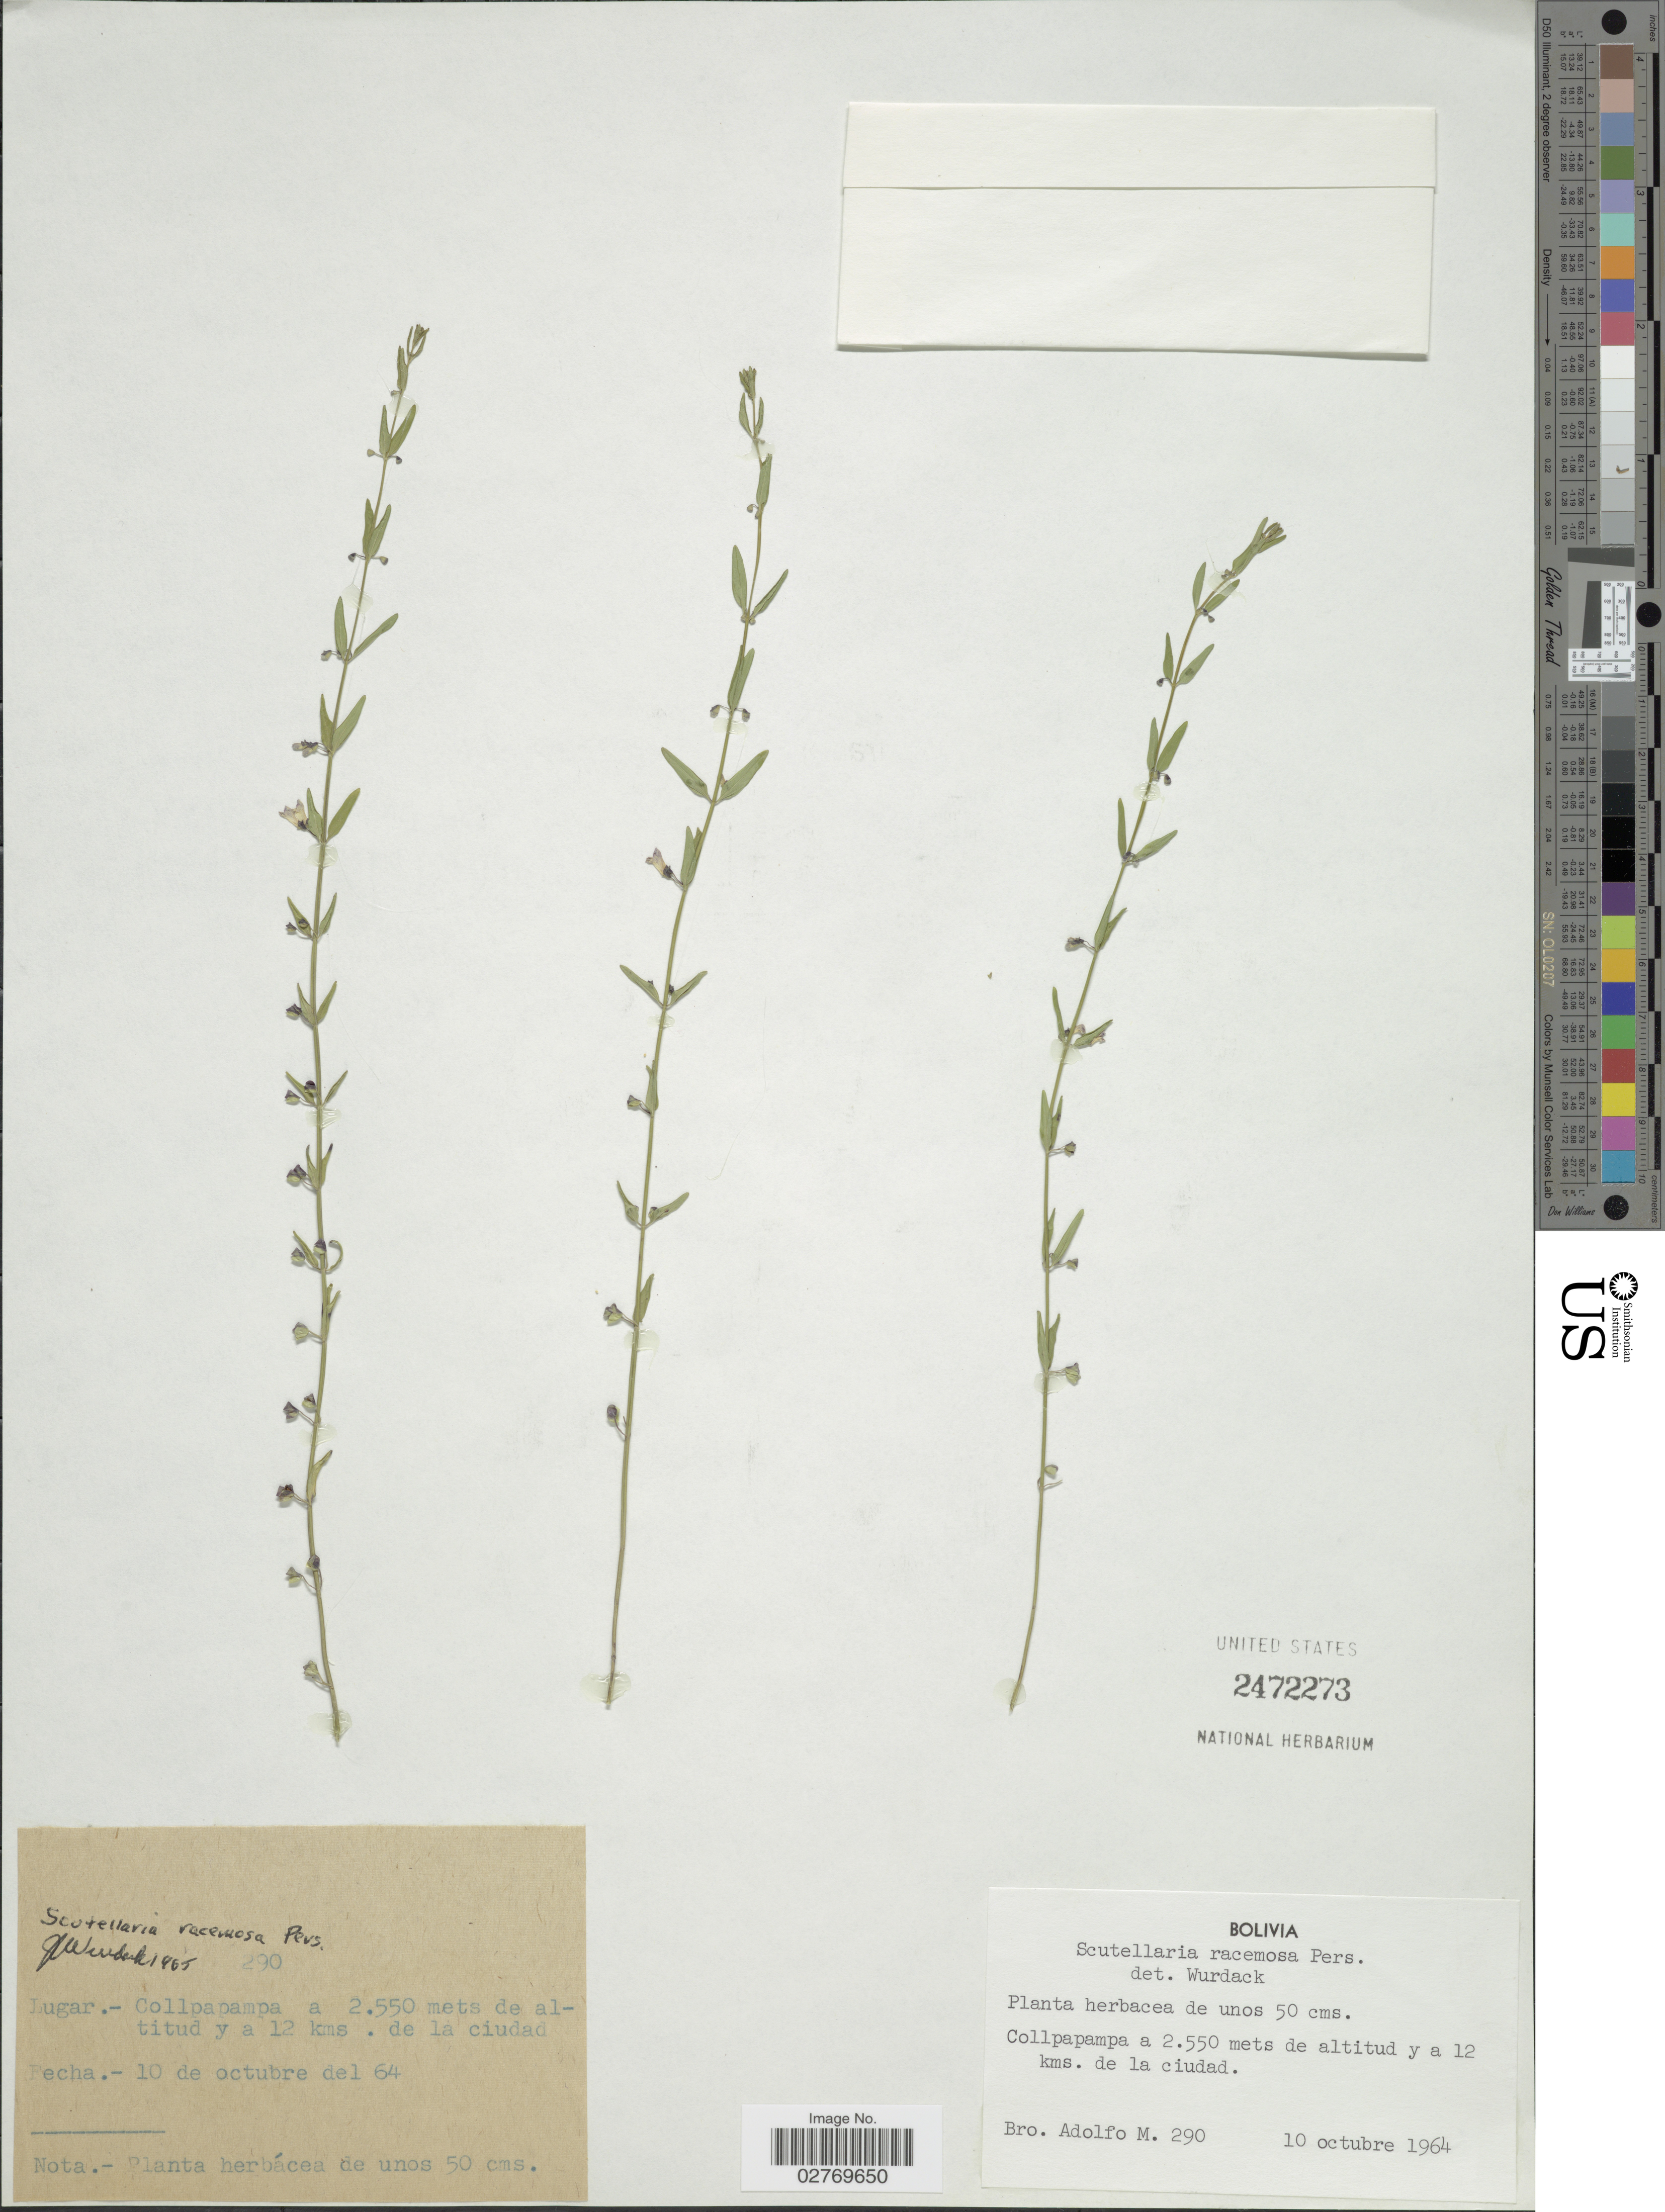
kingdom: Plantae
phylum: Tracheophyta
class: Magnoliopsida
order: Lamiales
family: Lamiaceae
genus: Scutellaria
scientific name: Scutellaria racemosa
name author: Pers.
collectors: Bro. Adolfo M.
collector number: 290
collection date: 1964-10-10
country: Bolivia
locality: Collpapampa. 12 kms. de ciudad.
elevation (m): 2550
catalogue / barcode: US 2472273